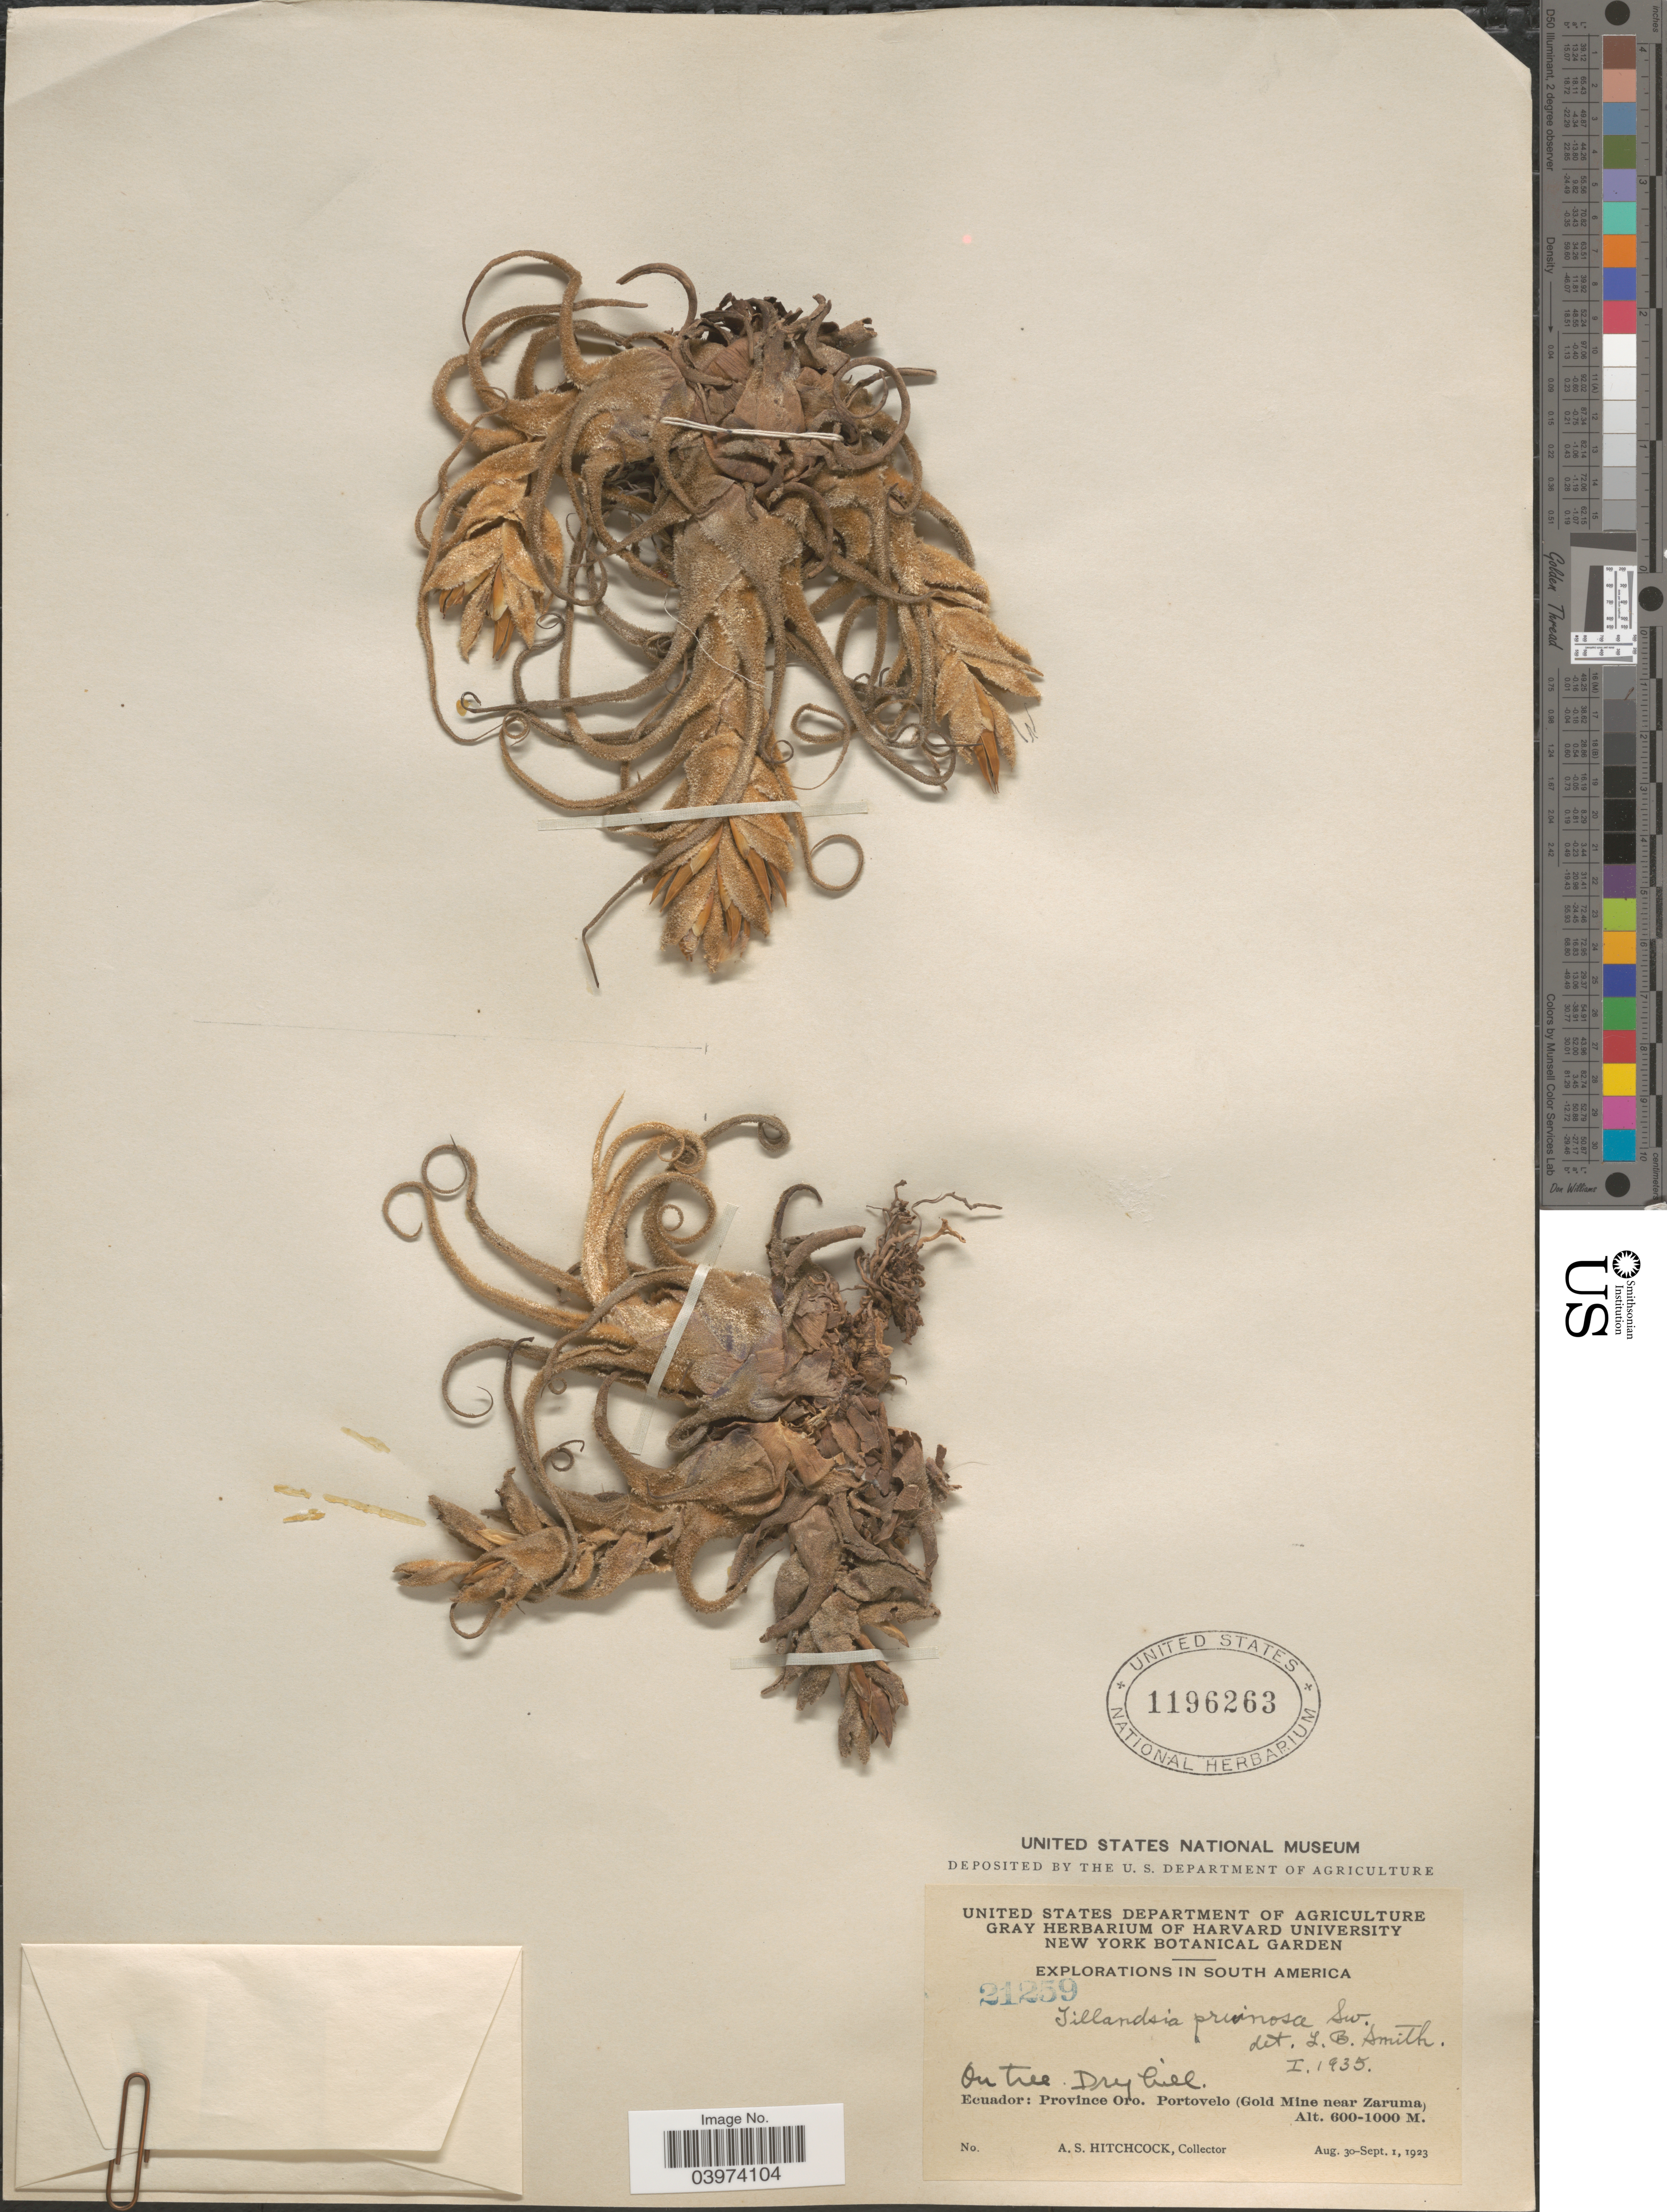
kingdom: Plantae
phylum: Tracheophyta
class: Liliopsida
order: Poales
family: Bromeliaceae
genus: Tillandsia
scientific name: Tillandsia pruinosa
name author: Sw.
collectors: A. S. Hitchcock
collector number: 21259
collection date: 1923-08-30/1923-09-01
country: Ecuador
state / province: El Oro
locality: Explorations in South America. Province Oro, Portovelo (Gold Mine near Zaruma).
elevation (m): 600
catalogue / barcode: US 1196263